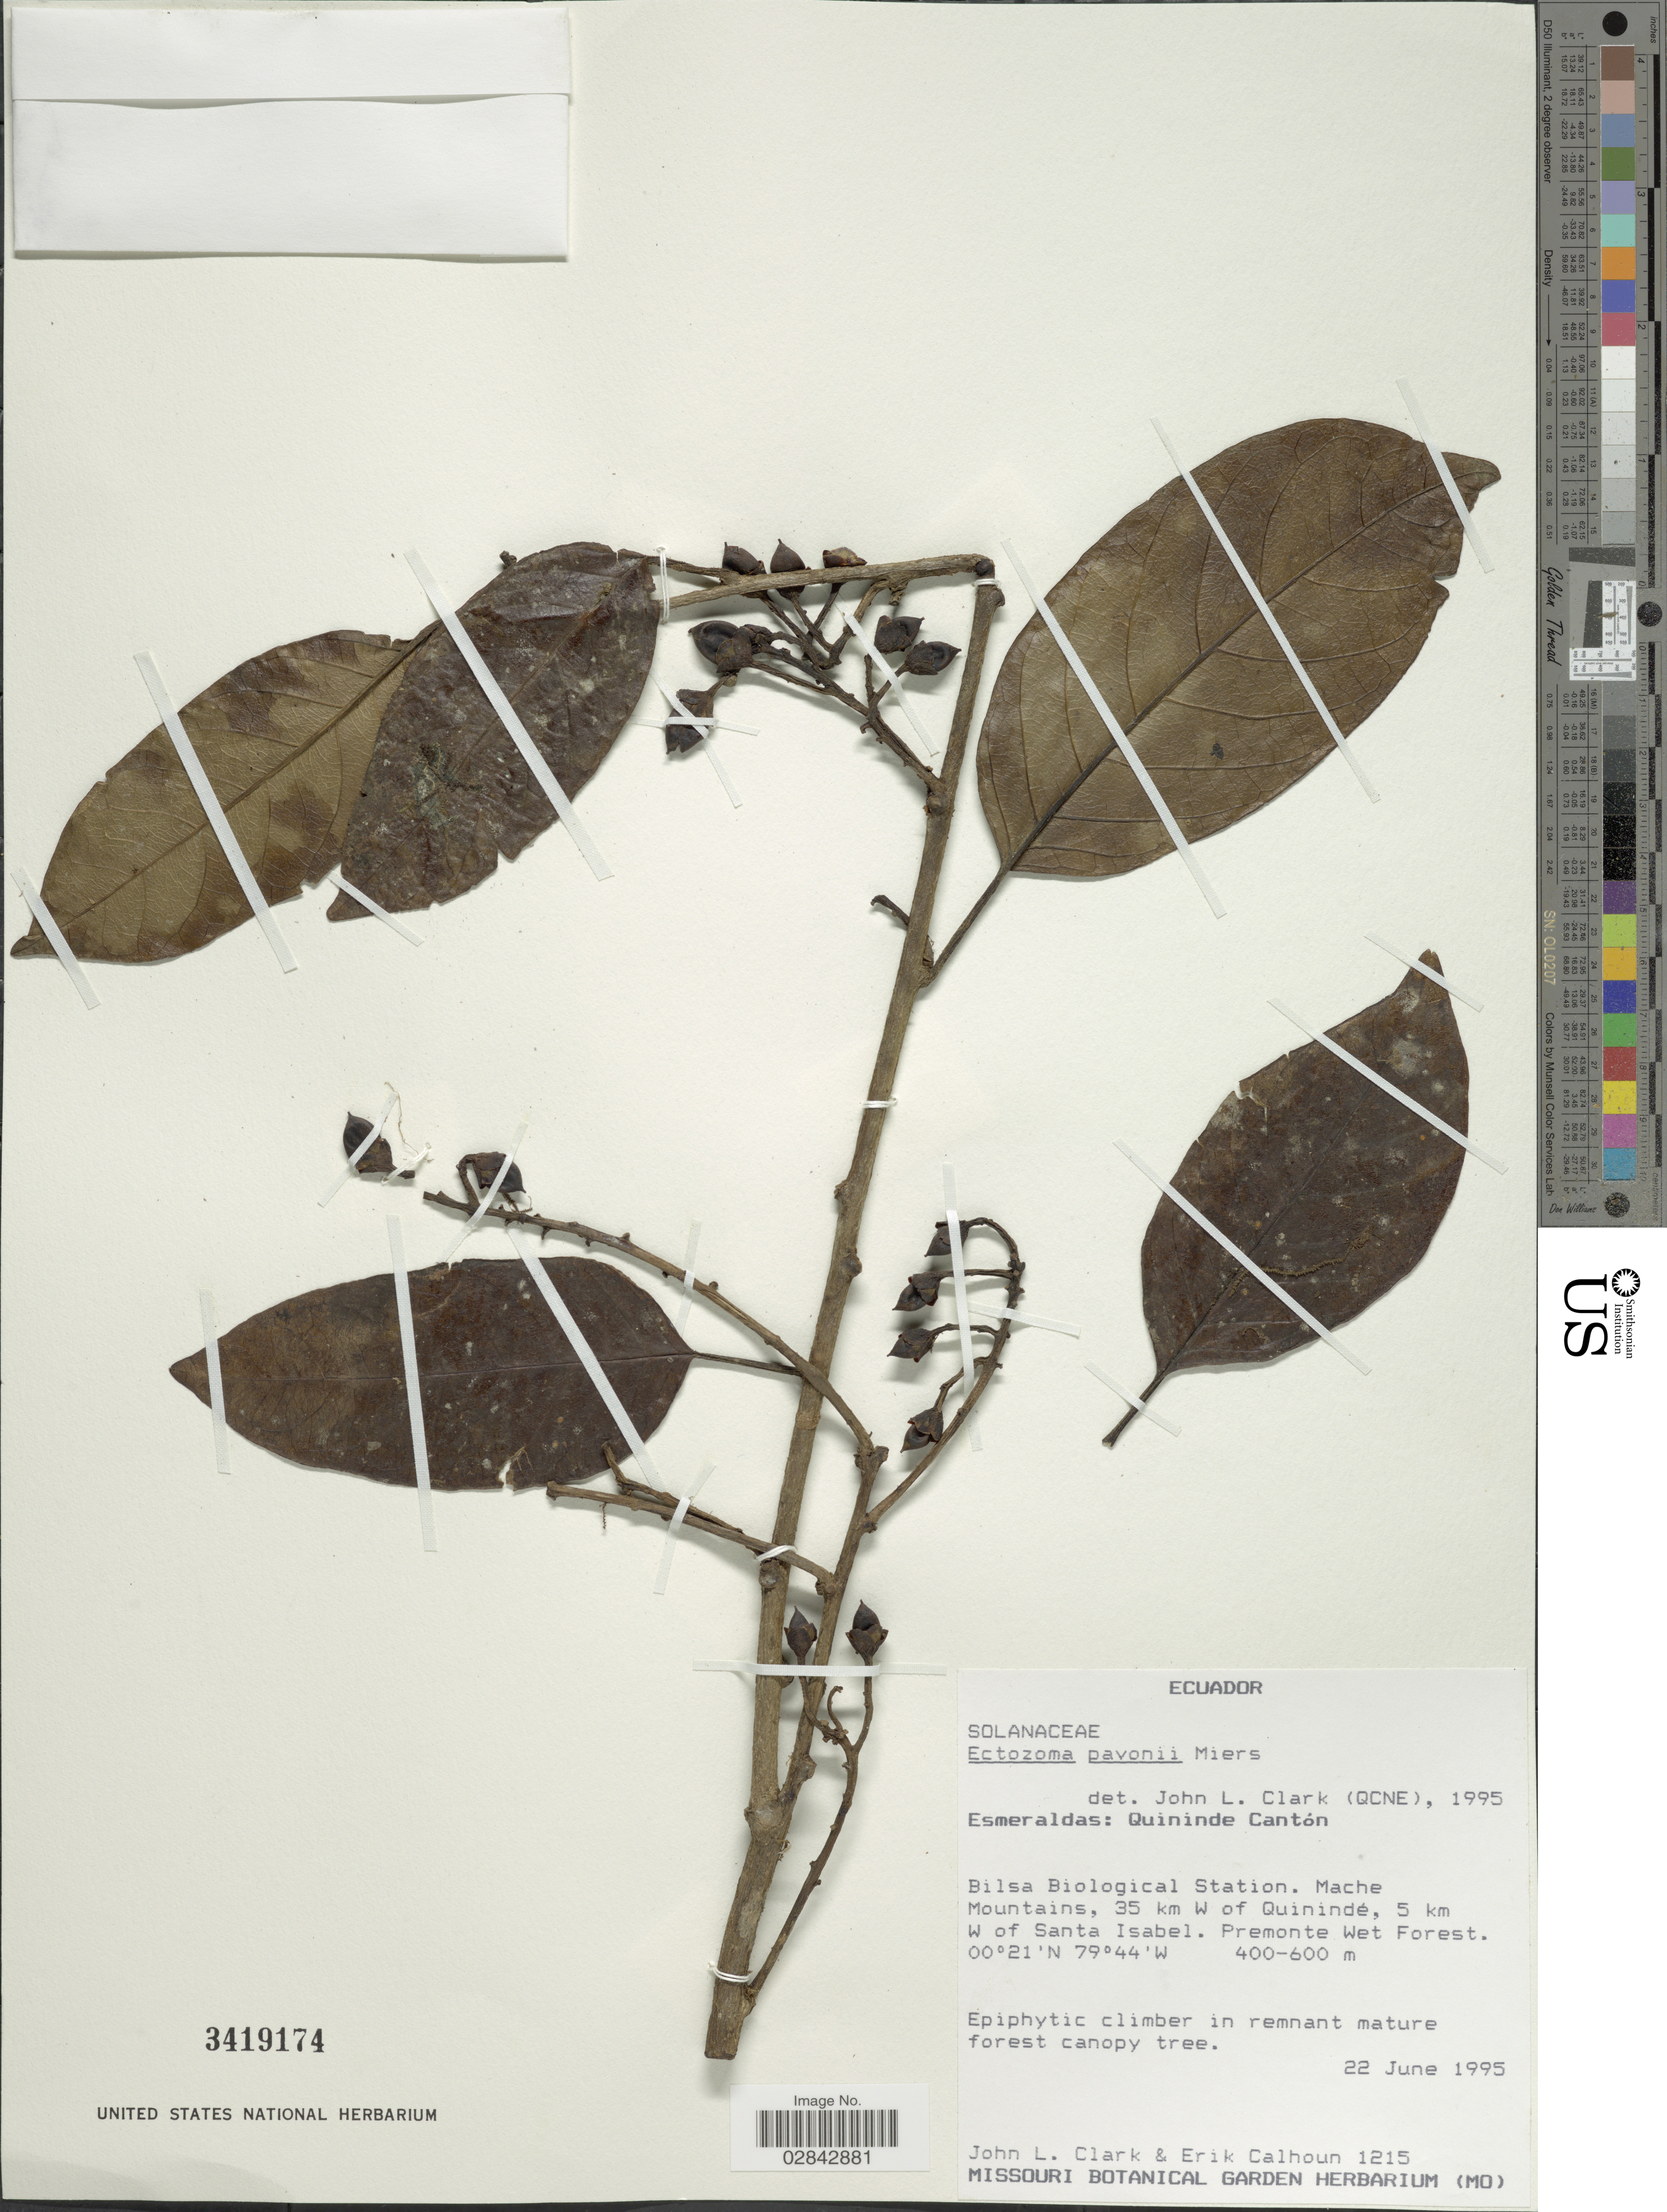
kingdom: Plantae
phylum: Tracheophyta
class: Magnoliopsida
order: Solanales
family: Solanaceae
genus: Markea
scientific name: Markea pavonii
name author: (Miers) D'Arcy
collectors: J. L. Clark & E. Calhoun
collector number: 1215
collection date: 1995-06-22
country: Ecuador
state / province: Esmeraldas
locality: Quininde Cantón. Bilsa Biological Station. Mache Mountains, 35 km W of Quinindé, 5 km W of Santa Isabel.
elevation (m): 400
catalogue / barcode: US 3419174